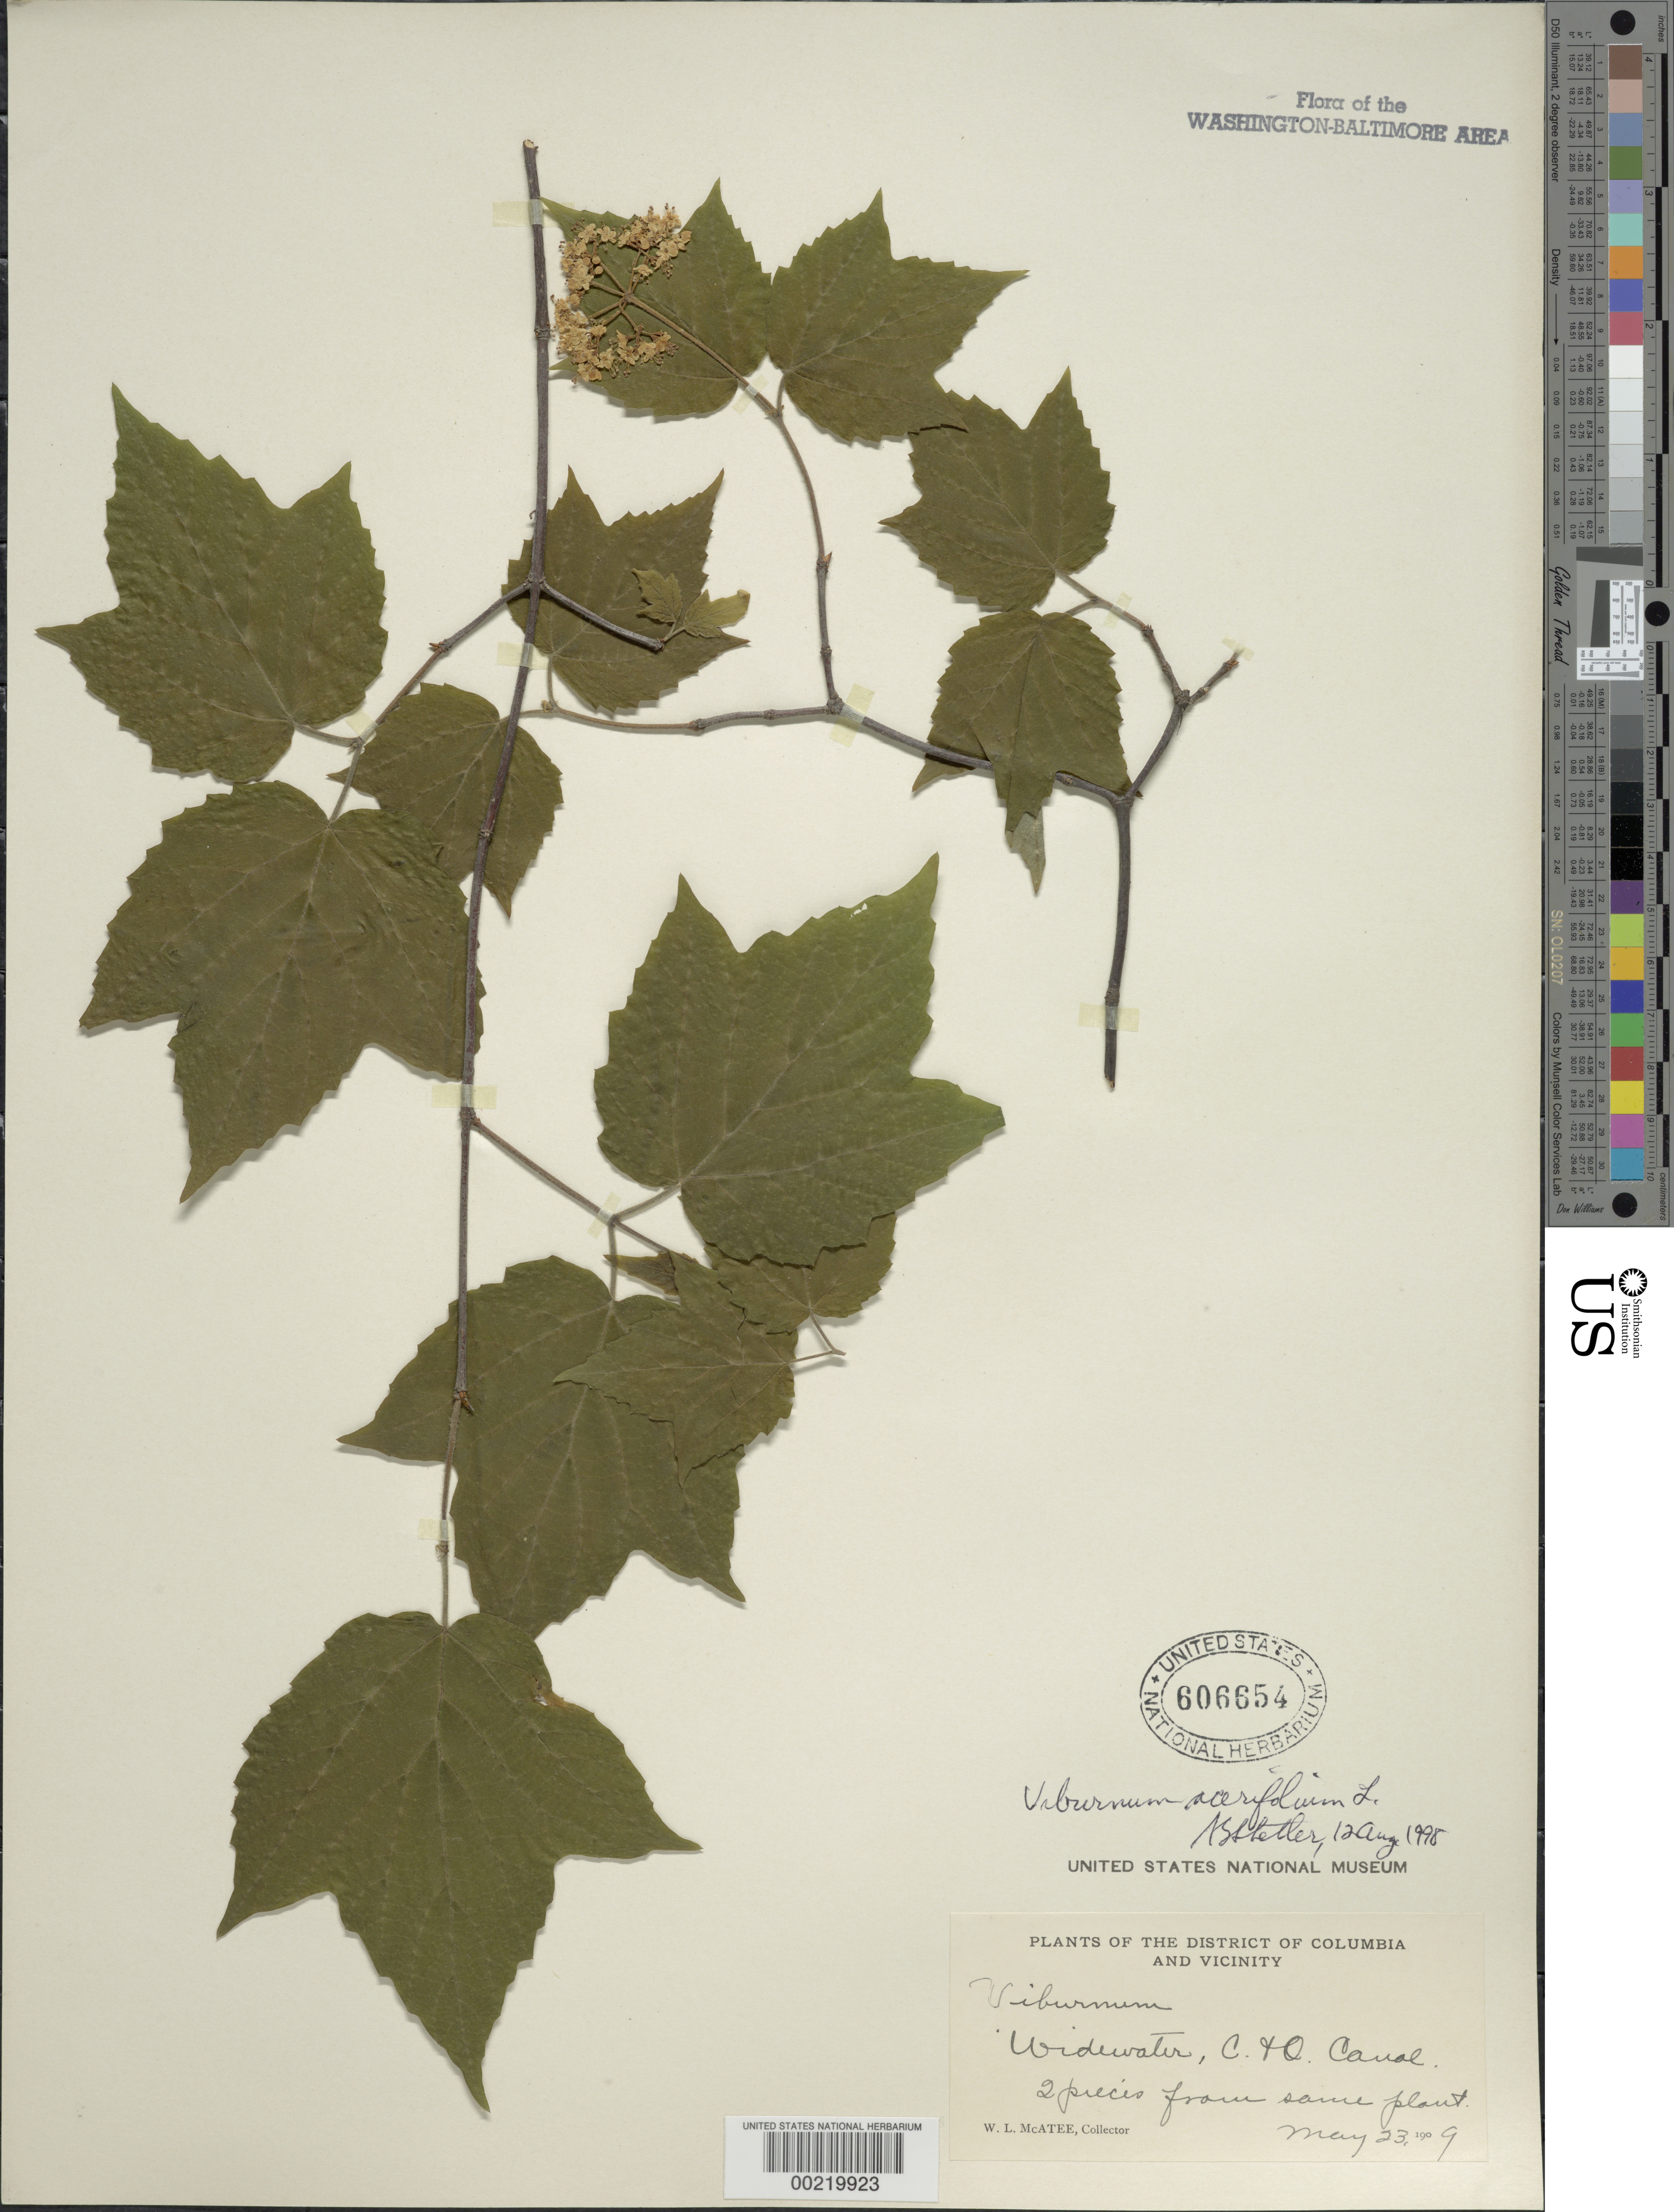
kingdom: Plantae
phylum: Tracheophyta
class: Magnoliopsida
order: Dipsacales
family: Viburnaceae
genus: Viburnum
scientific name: Viburnum acerifolium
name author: L.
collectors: W. McAtee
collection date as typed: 23 May 1909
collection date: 1909-05-23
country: United States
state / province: Maryland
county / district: Montgomery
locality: Widewater, C. & O. Canal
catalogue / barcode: US 606654